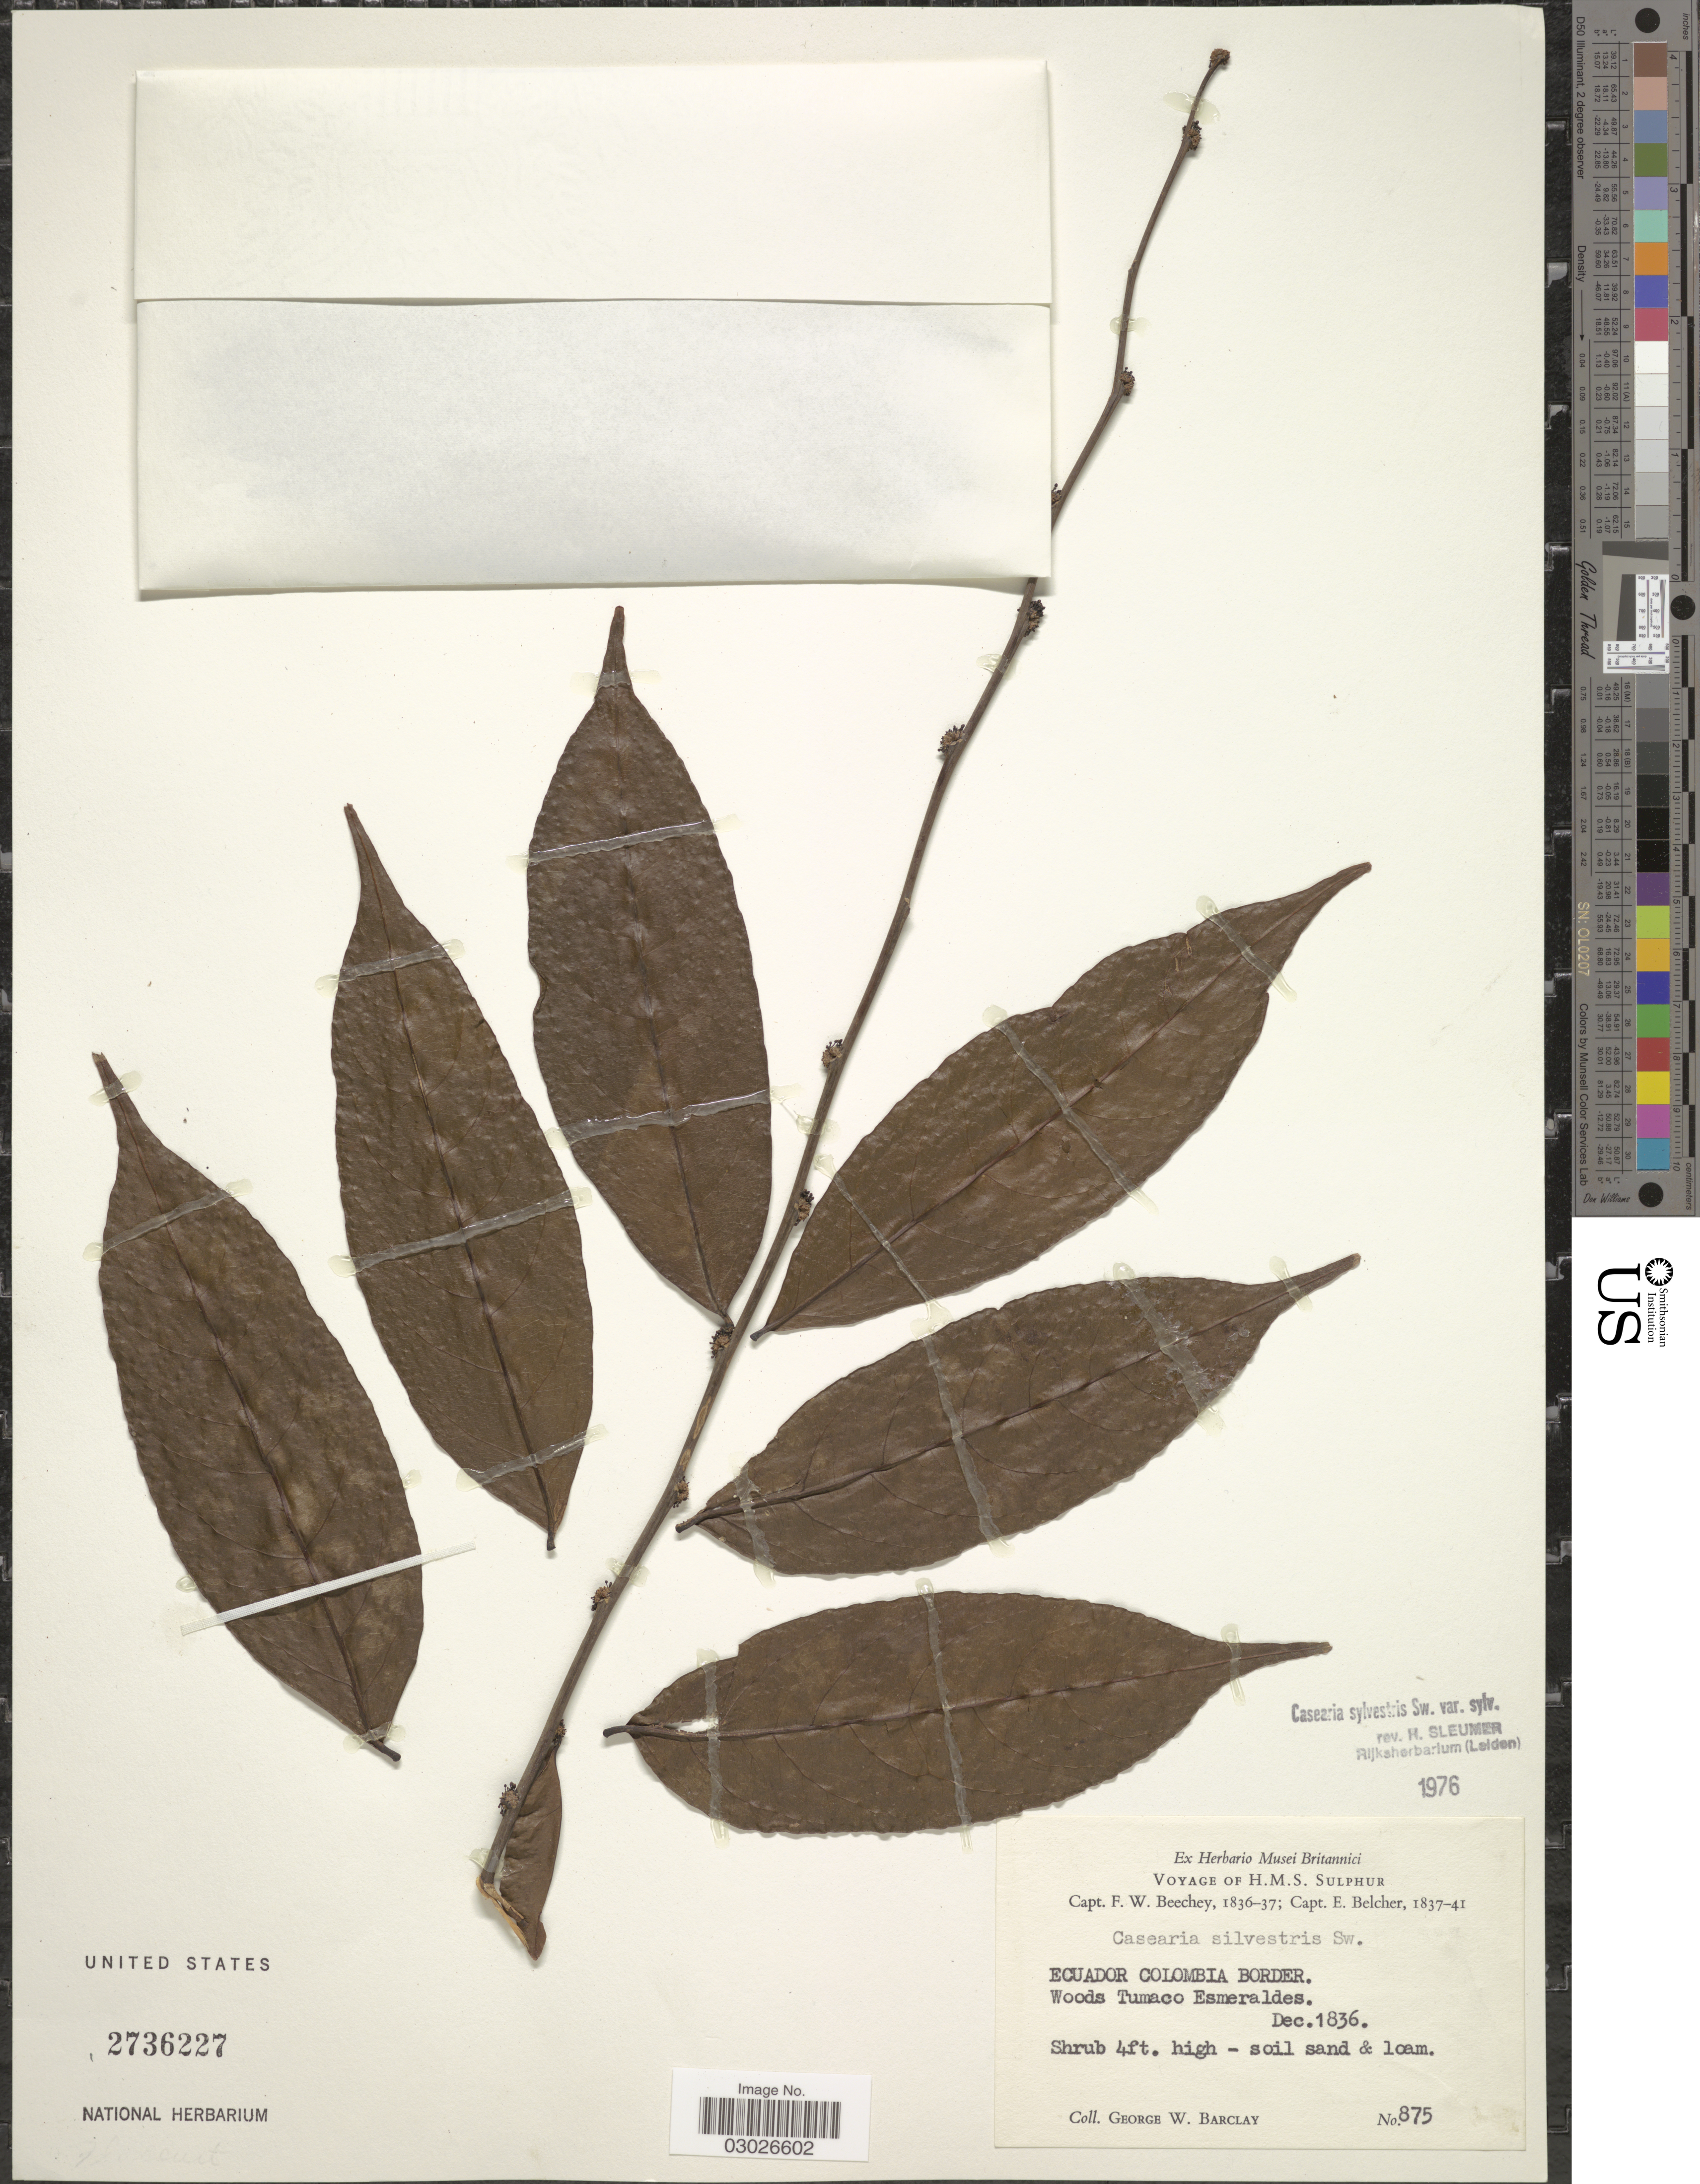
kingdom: Plantae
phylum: Tracheophyta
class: Magnoliopsida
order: Malpighiales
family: Salicaceae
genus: Casearia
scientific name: Casearia sylvestris var. sylvestris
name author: Sw.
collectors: G. W. Barclay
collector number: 875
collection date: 1836-12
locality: Ecuador Colombia Border, Woods Tumaco Esmeraldes.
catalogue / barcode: US 2736227